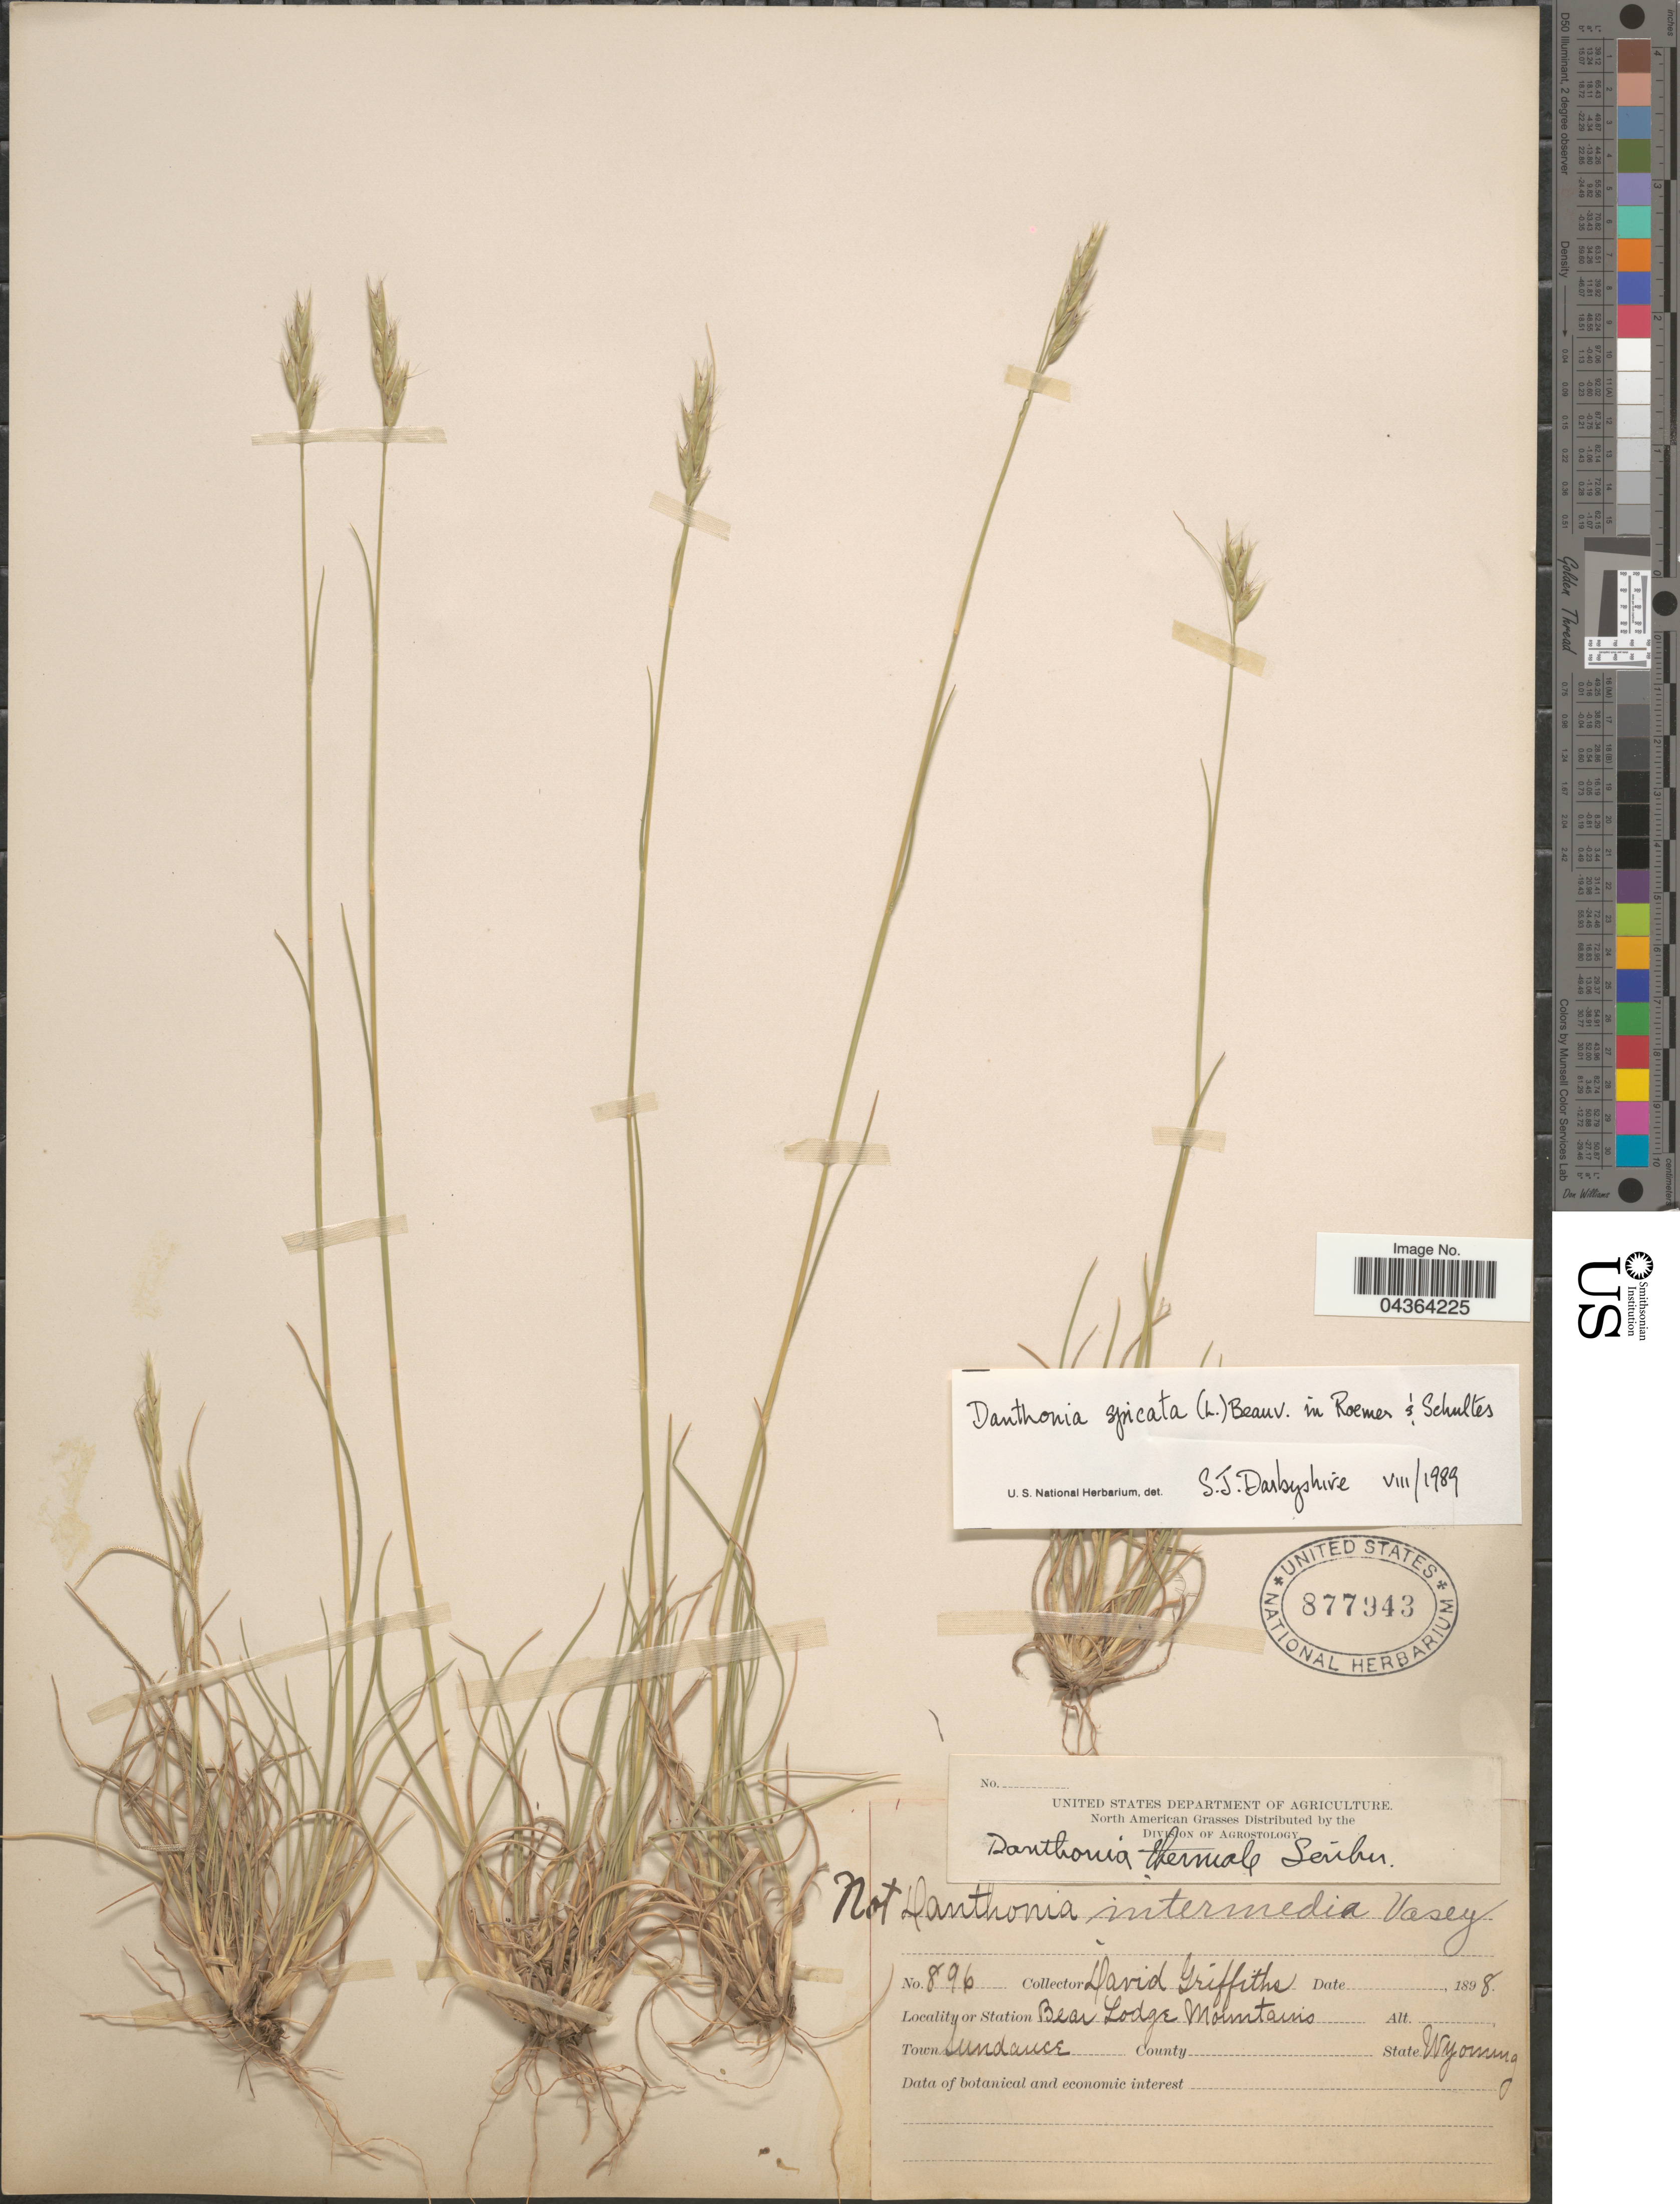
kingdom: Plantae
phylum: Tracheophyta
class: Liliopsida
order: Poales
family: Poaceae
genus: Danthonia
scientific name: Danthonia spicata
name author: (L.) P. Beauv. ex Roem. & Schult.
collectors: D. Griffiths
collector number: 896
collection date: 1898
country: United States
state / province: Wyoming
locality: Station Bear Lodge Mountains. Town Sundance.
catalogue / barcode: US 877943